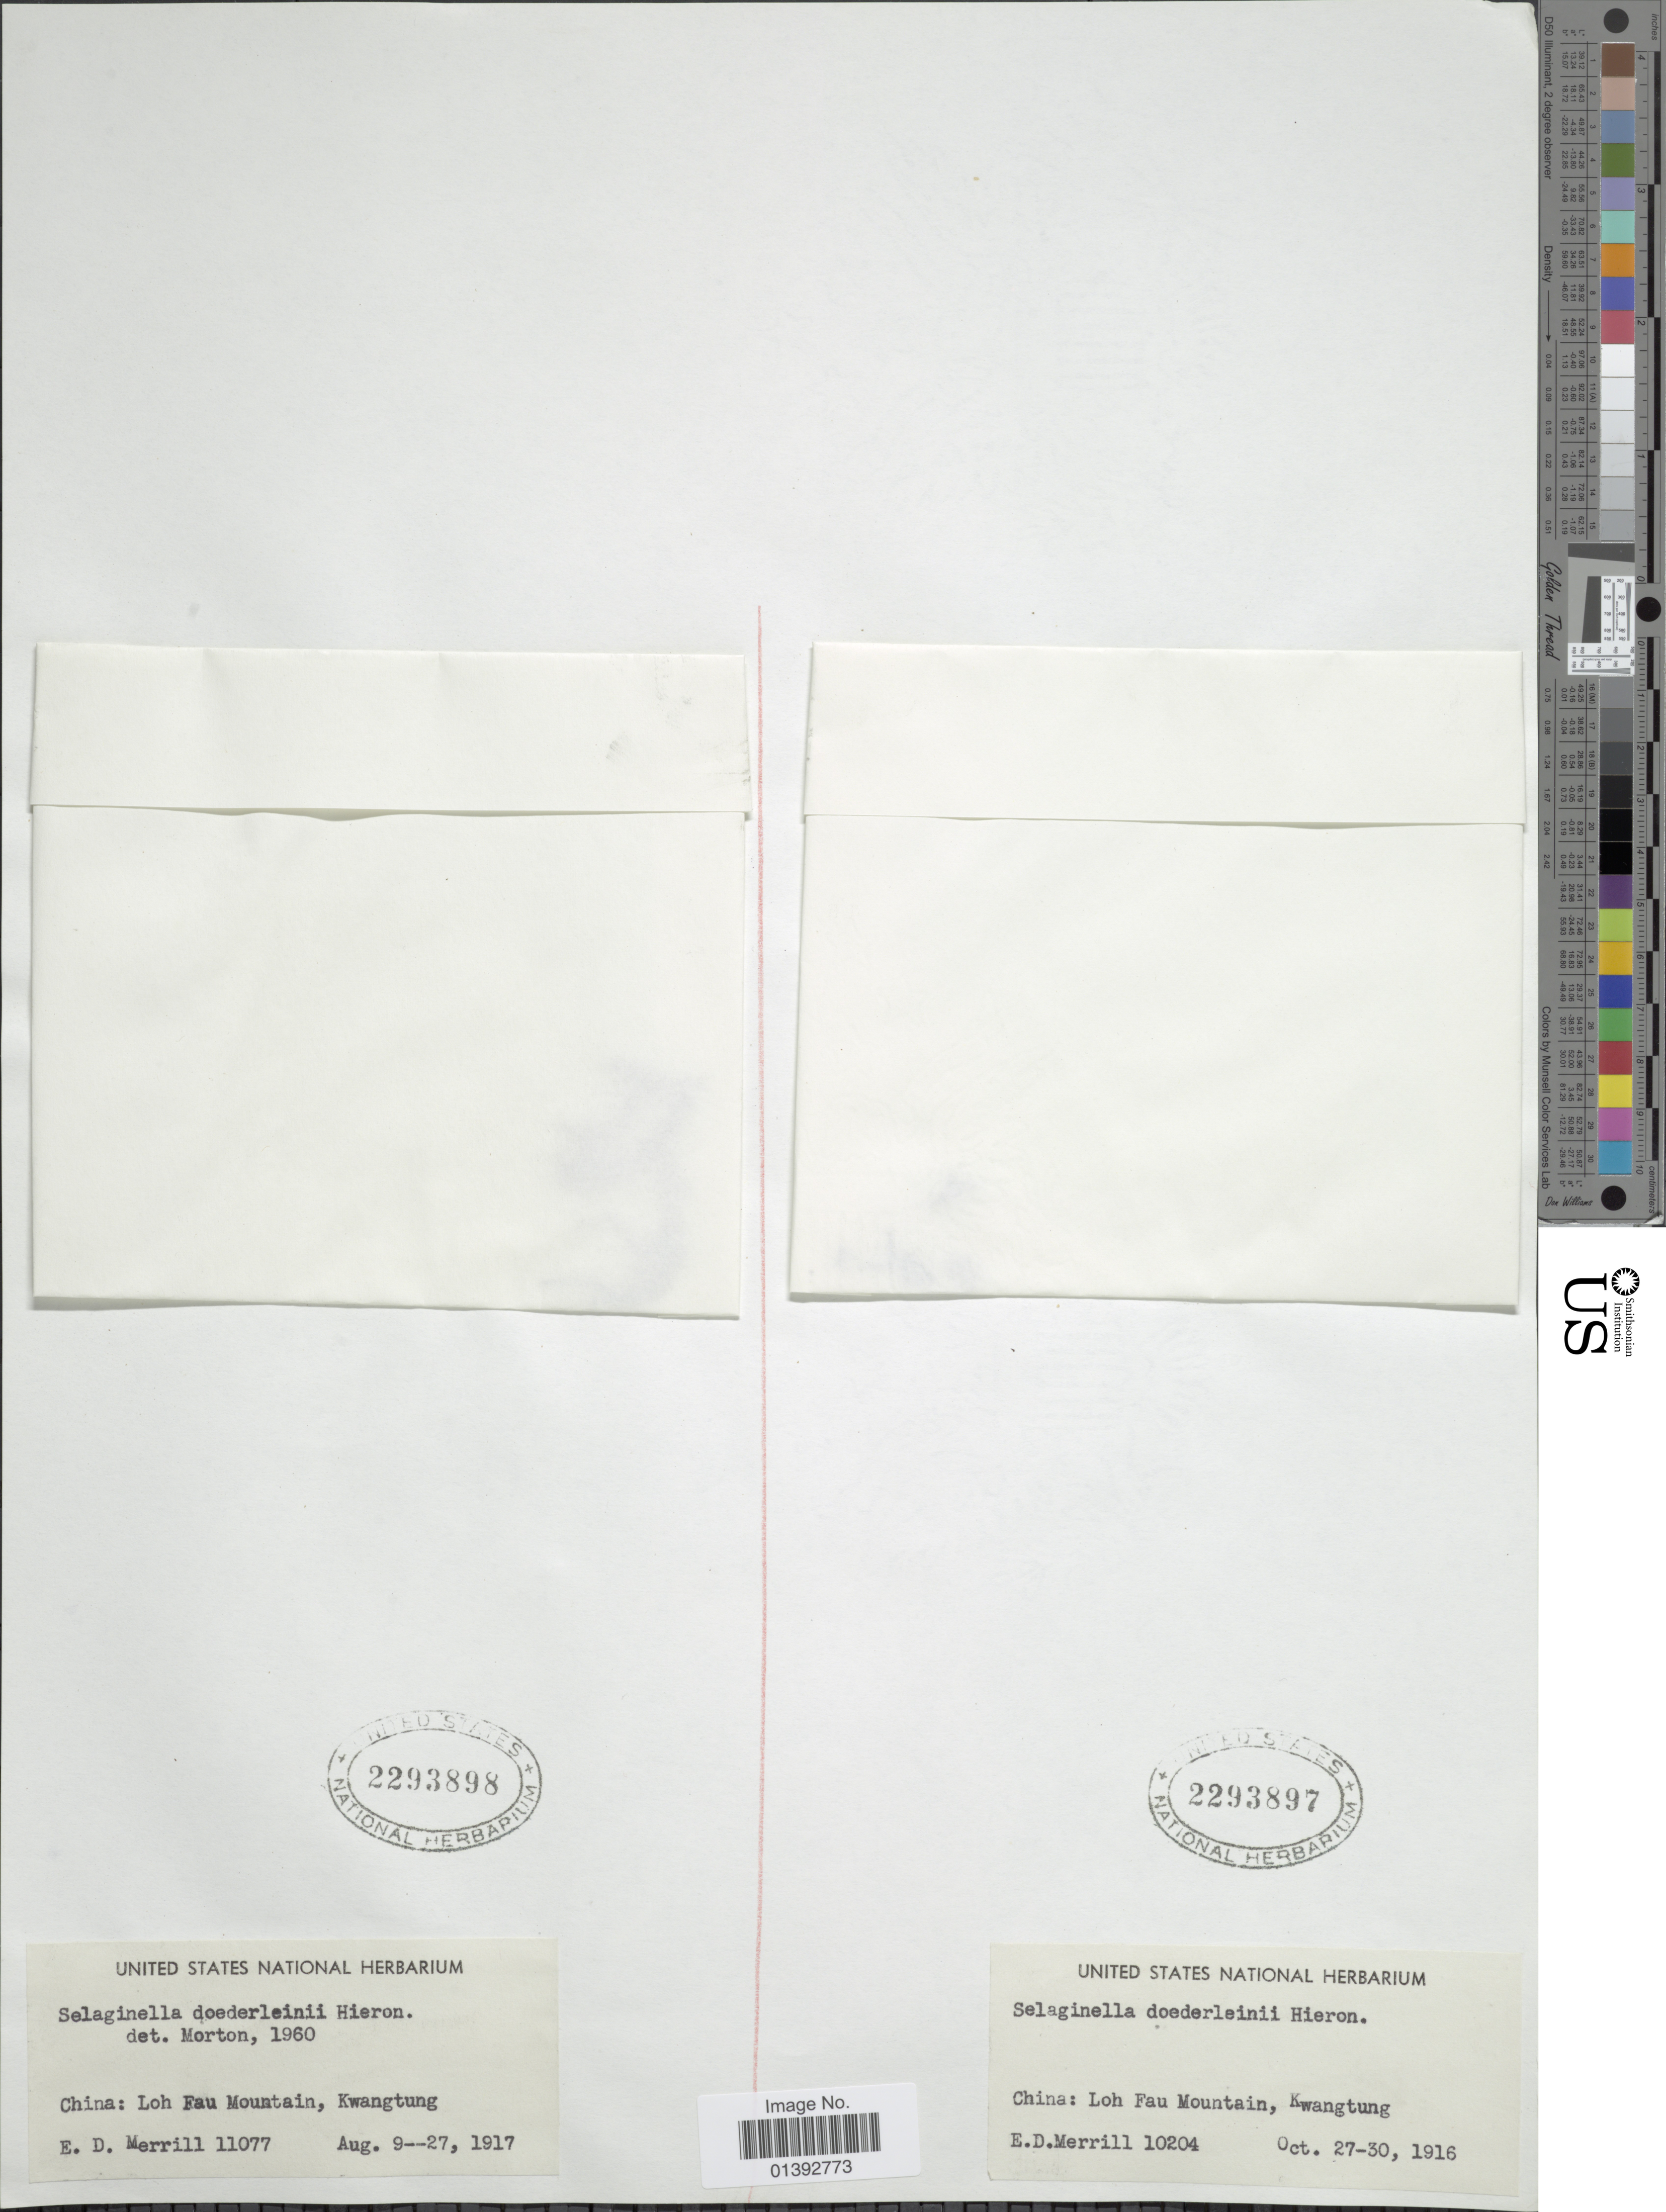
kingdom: Plantae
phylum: Tracheophyta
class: Lycopodiopsida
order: Selaginellales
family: Selaginellaceae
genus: Selaginella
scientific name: Selaginella doederleinii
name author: Hieron.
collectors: E. D. Merrill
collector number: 11077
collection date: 1917-08-09/1917-08-27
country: China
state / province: Guangdong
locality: Loh Fau Mountain, Kwangtung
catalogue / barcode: US 2293898-2